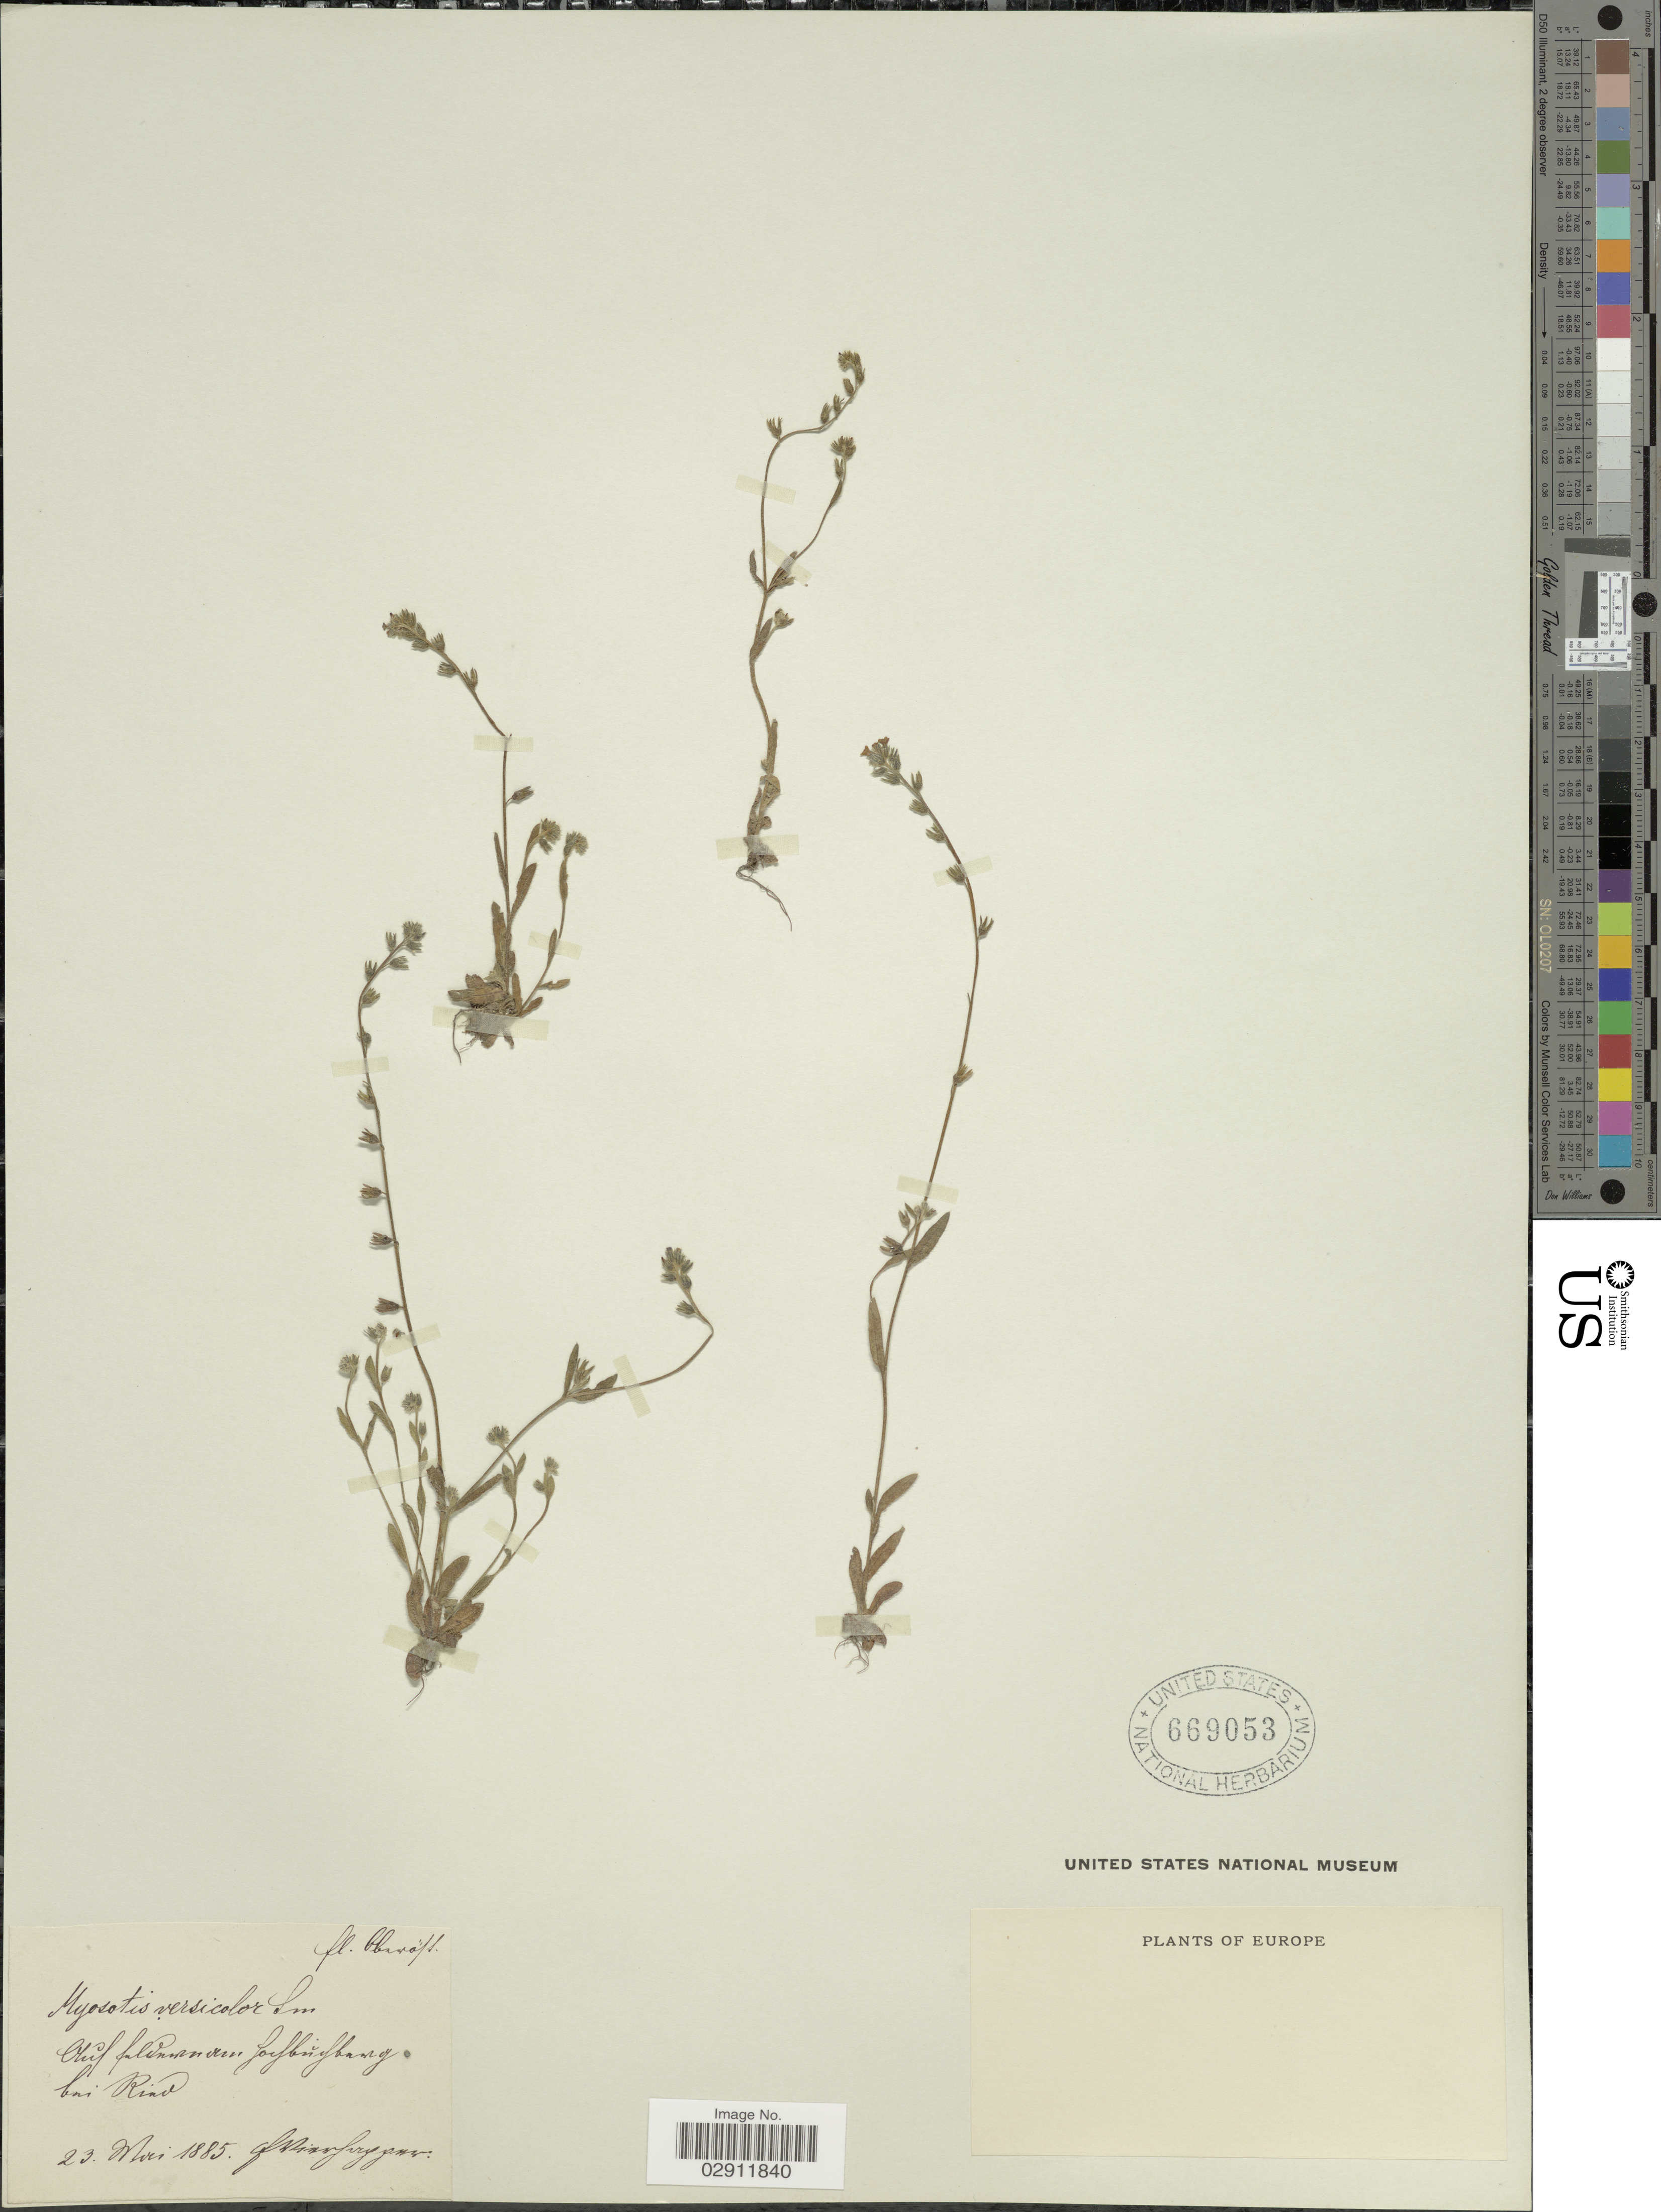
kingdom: Plantae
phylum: Tracheophyta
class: Magnoliopsida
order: Boraginales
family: Boraginaceae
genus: Myosotis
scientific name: Myosotis versicolor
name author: Sm.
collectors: F. Vierhapper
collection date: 1885-05-23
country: Austria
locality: Auf Feldern am Hochbuchberg bei Ried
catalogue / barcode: US 669053